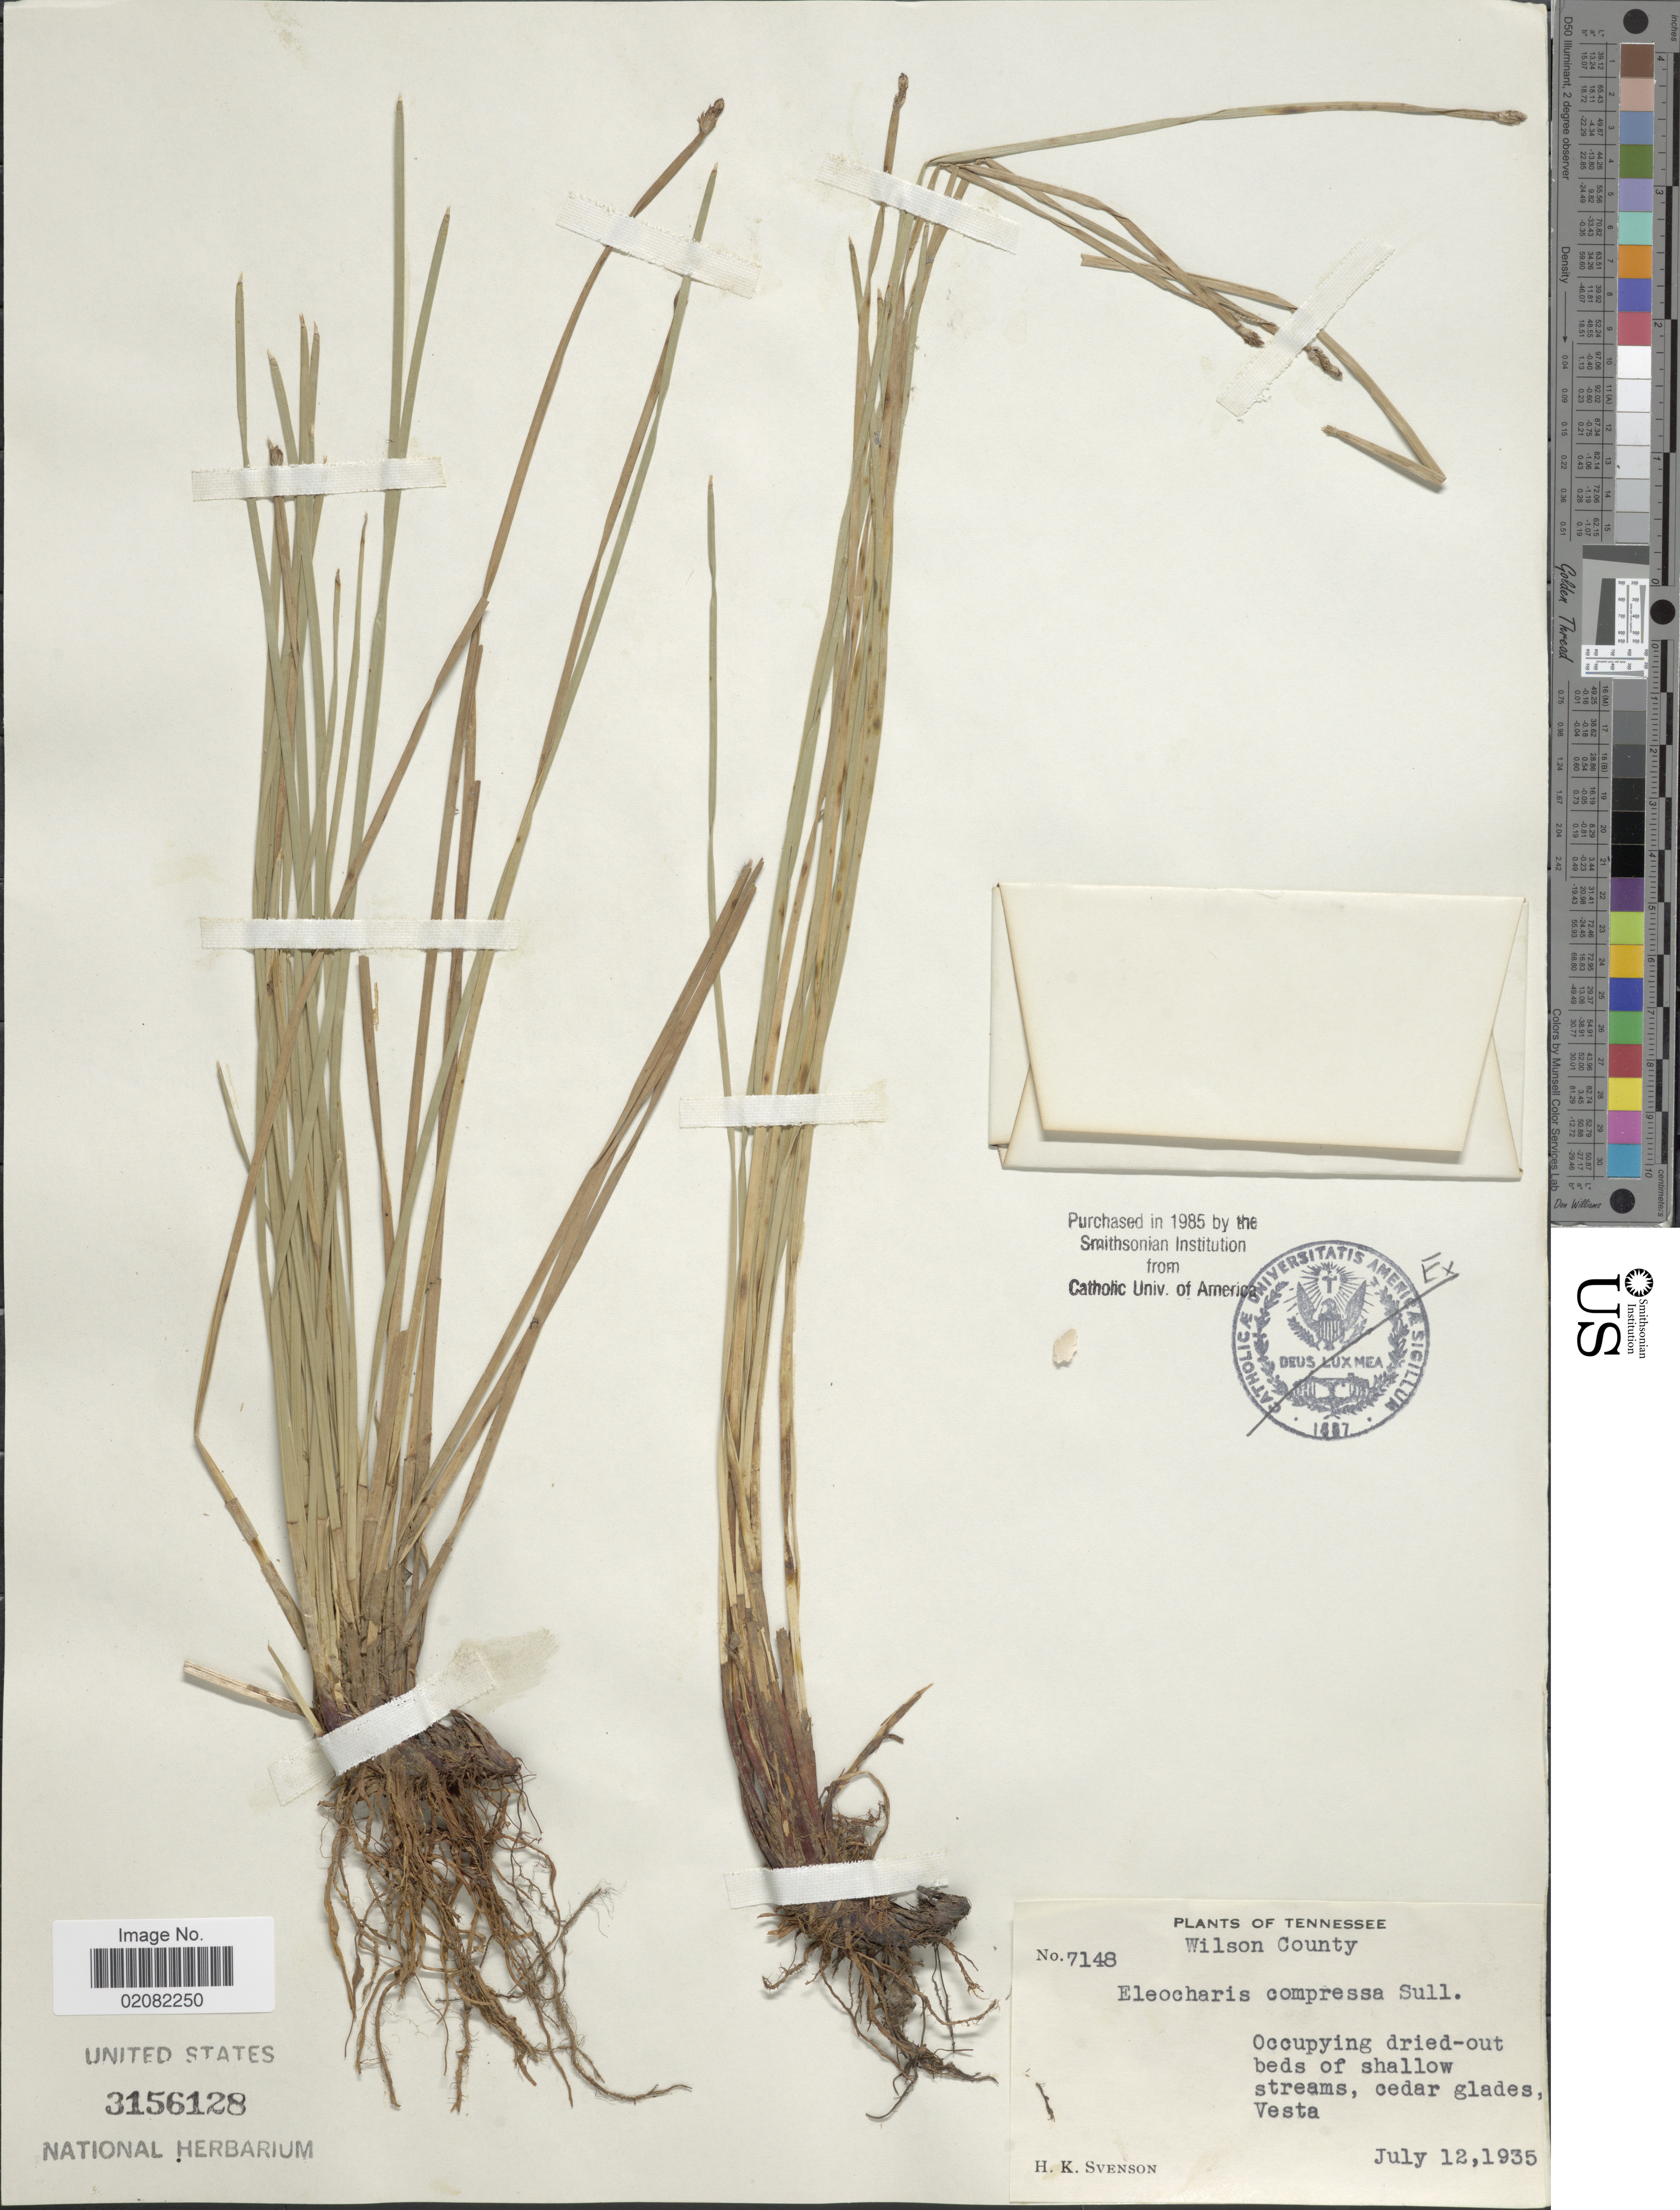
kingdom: Plantae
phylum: Tracheophyta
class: Liliopsida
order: Poales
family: Cyperaceae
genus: Eleocharis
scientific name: Eleocharis compressa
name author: Sull.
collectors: H. K. Svenson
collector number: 7148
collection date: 1935-07-12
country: United States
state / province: Tennessee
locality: Wilson County, Cedar glades, Vesta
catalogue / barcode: US 3156128